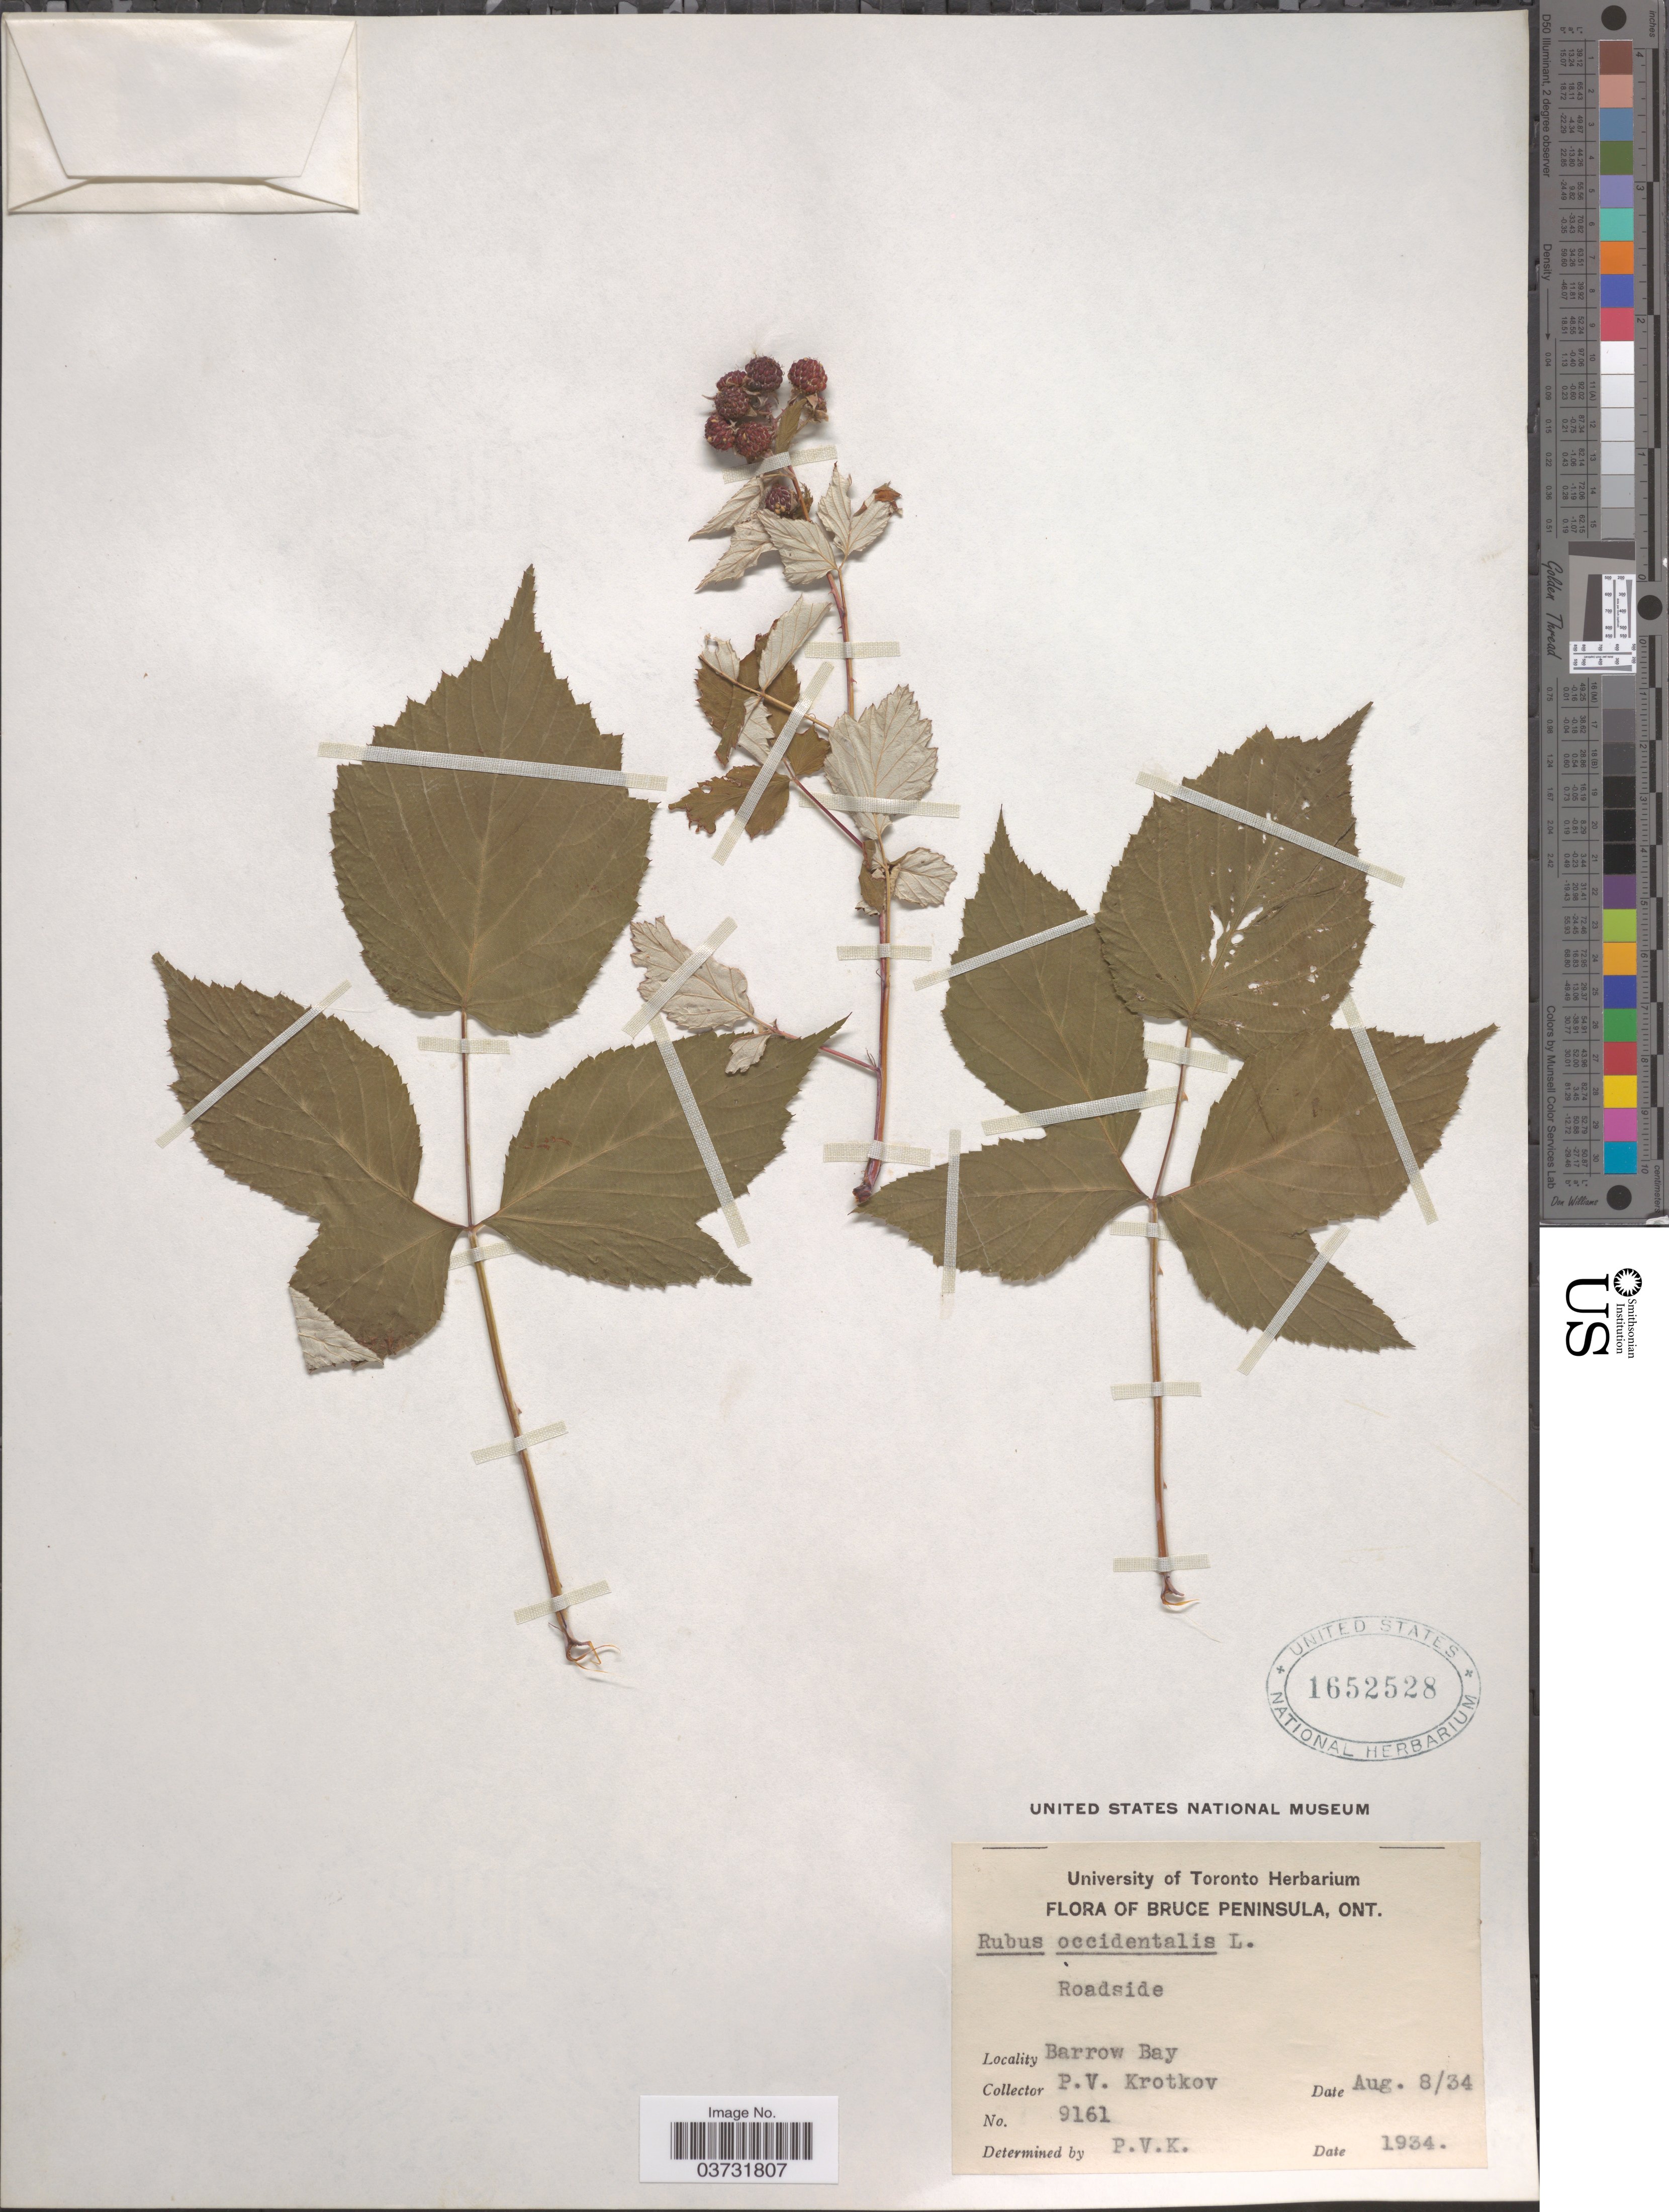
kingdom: Plantae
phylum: Tracheophyta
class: Magnoliopsida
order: Rosales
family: Rosaceae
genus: Rubus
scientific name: Rubus occidentalis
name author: L.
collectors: P. V. Krotkov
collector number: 9161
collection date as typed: Transcribed d/m/y: 8/8/34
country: Canada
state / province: Ontario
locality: Bruce Peninsula. Barrow Bay.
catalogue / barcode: US 1652528